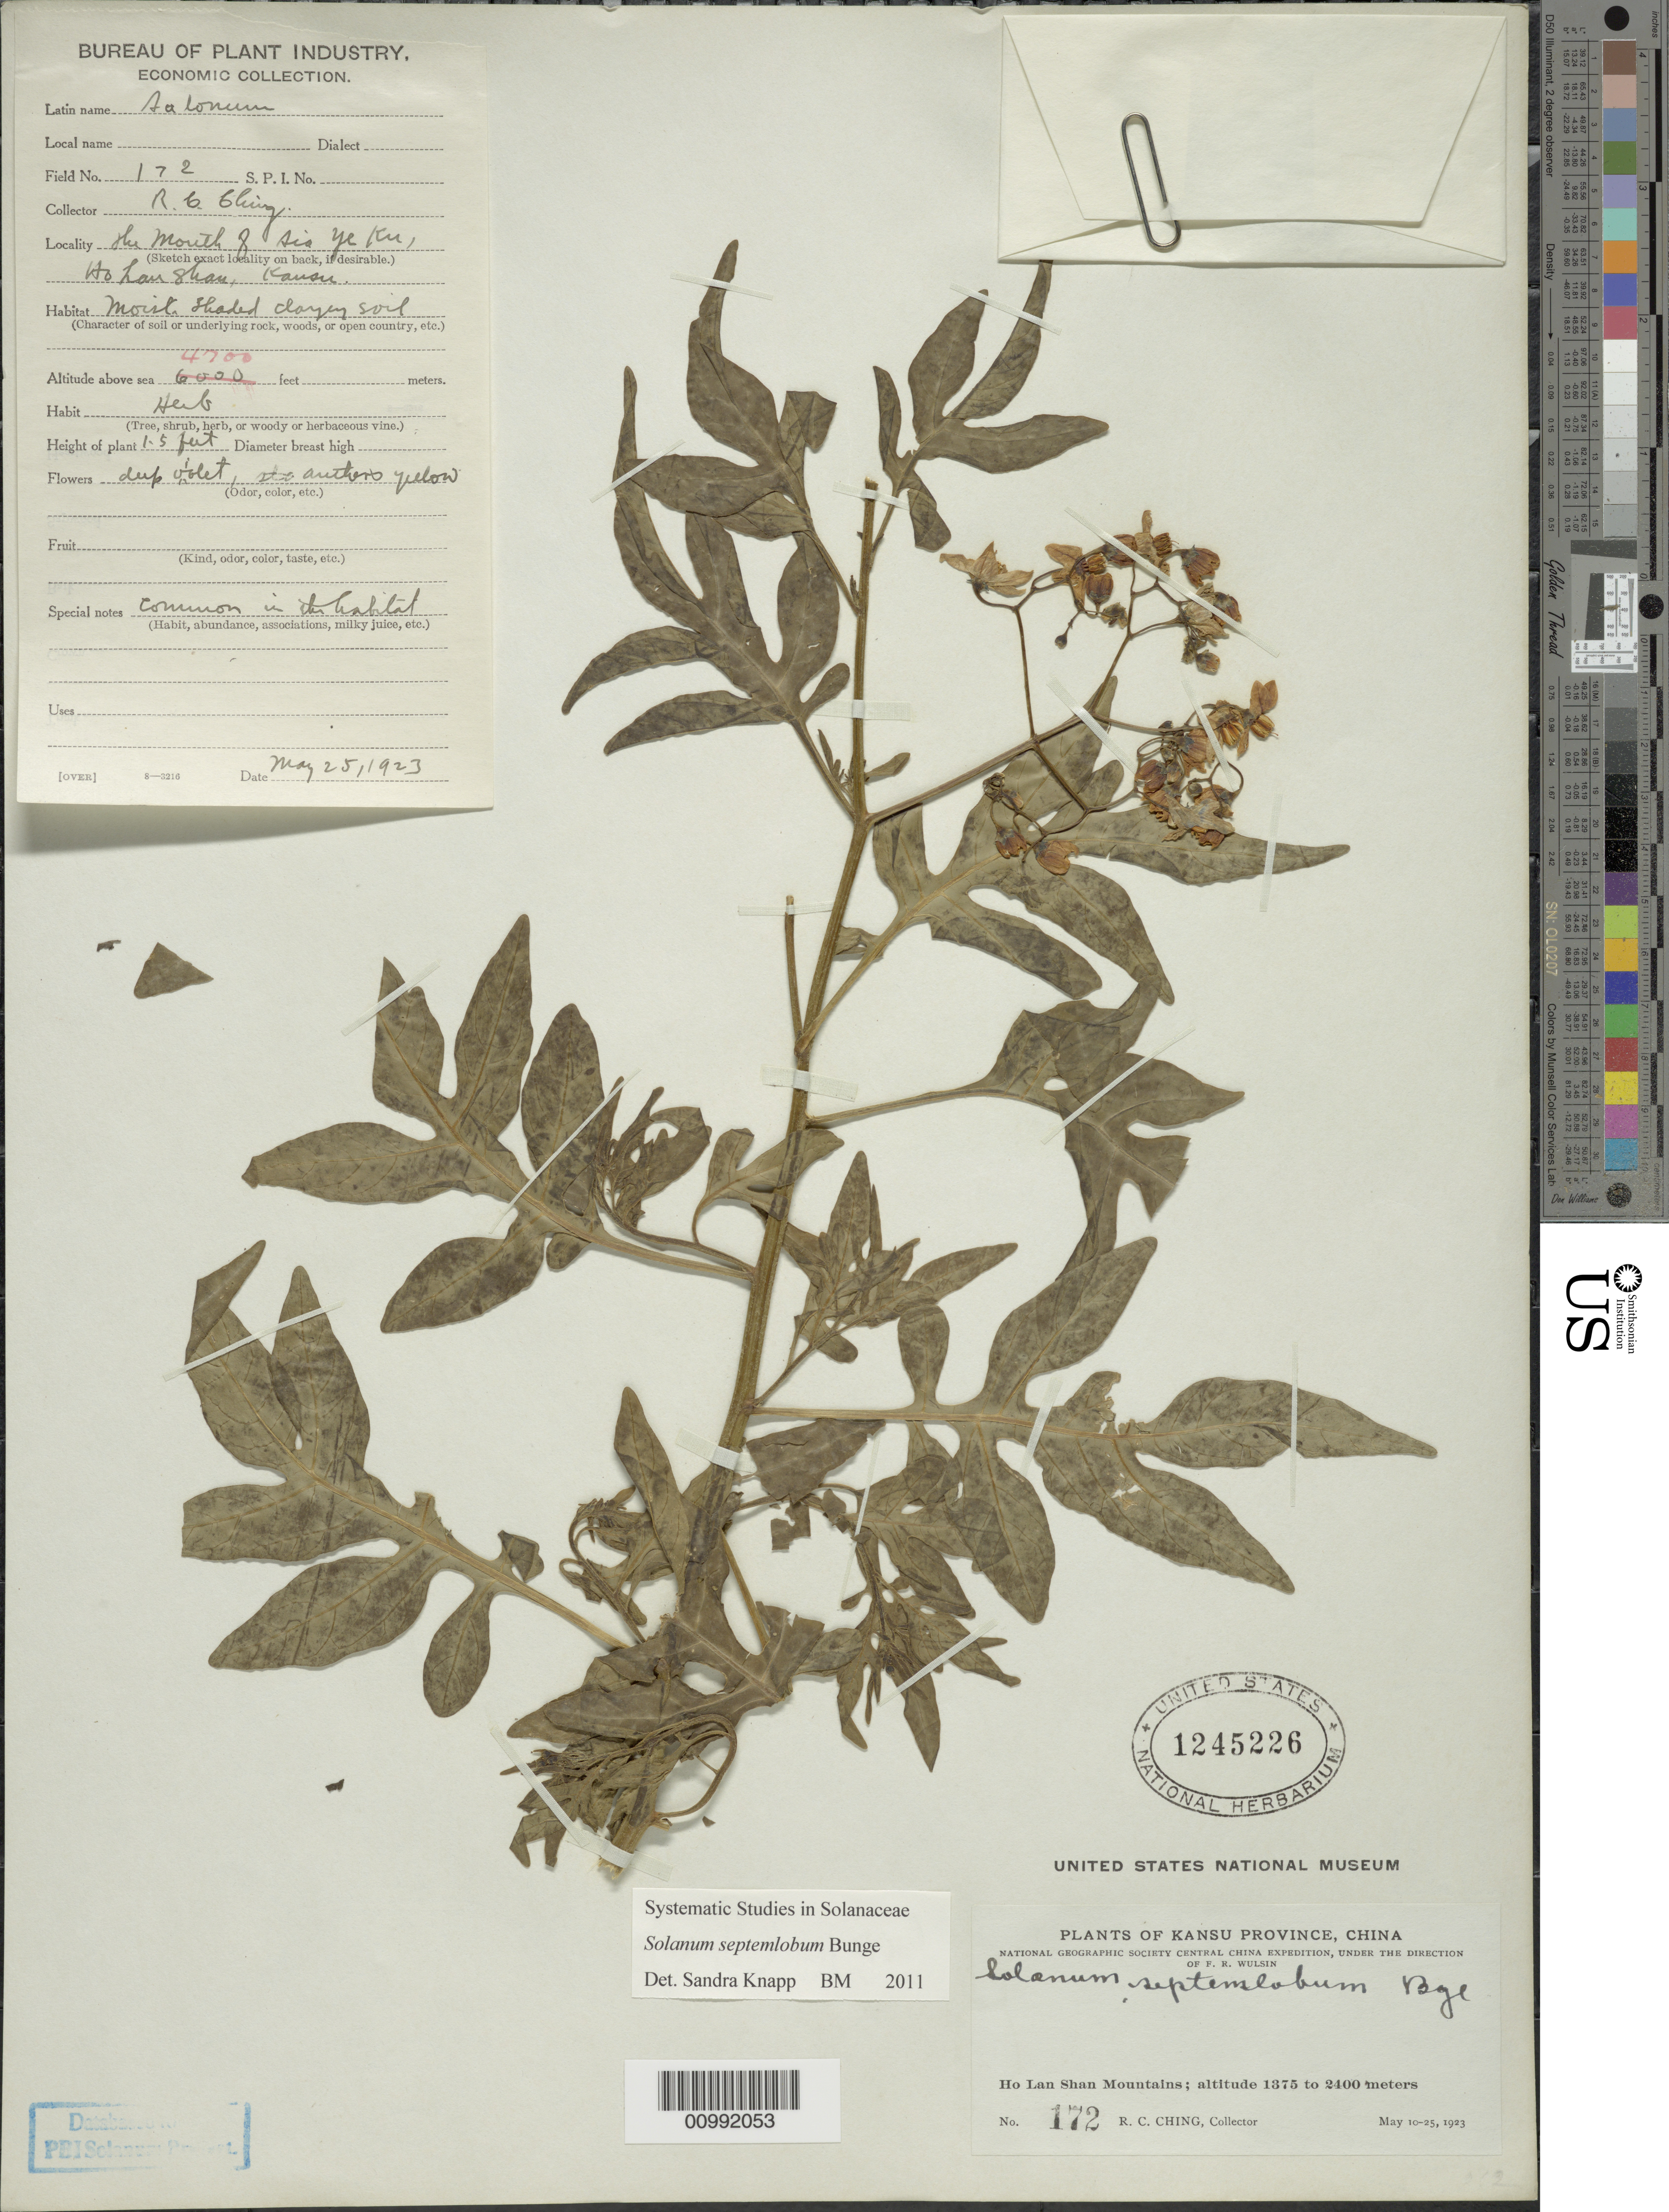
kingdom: Plantae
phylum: Tracheophyta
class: Magnoliopsida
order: Solanales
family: Solanaceae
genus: Solanum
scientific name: Solanum septemlobum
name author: Bunge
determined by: Knapp, S. D.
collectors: R. C. Ching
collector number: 172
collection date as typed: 10 May 1923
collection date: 1923-05-10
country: China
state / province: Gansu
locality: the mouth of Sis Ye Ku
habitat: moist shaded clayey soil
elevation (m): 1375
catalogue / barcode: US 1245226